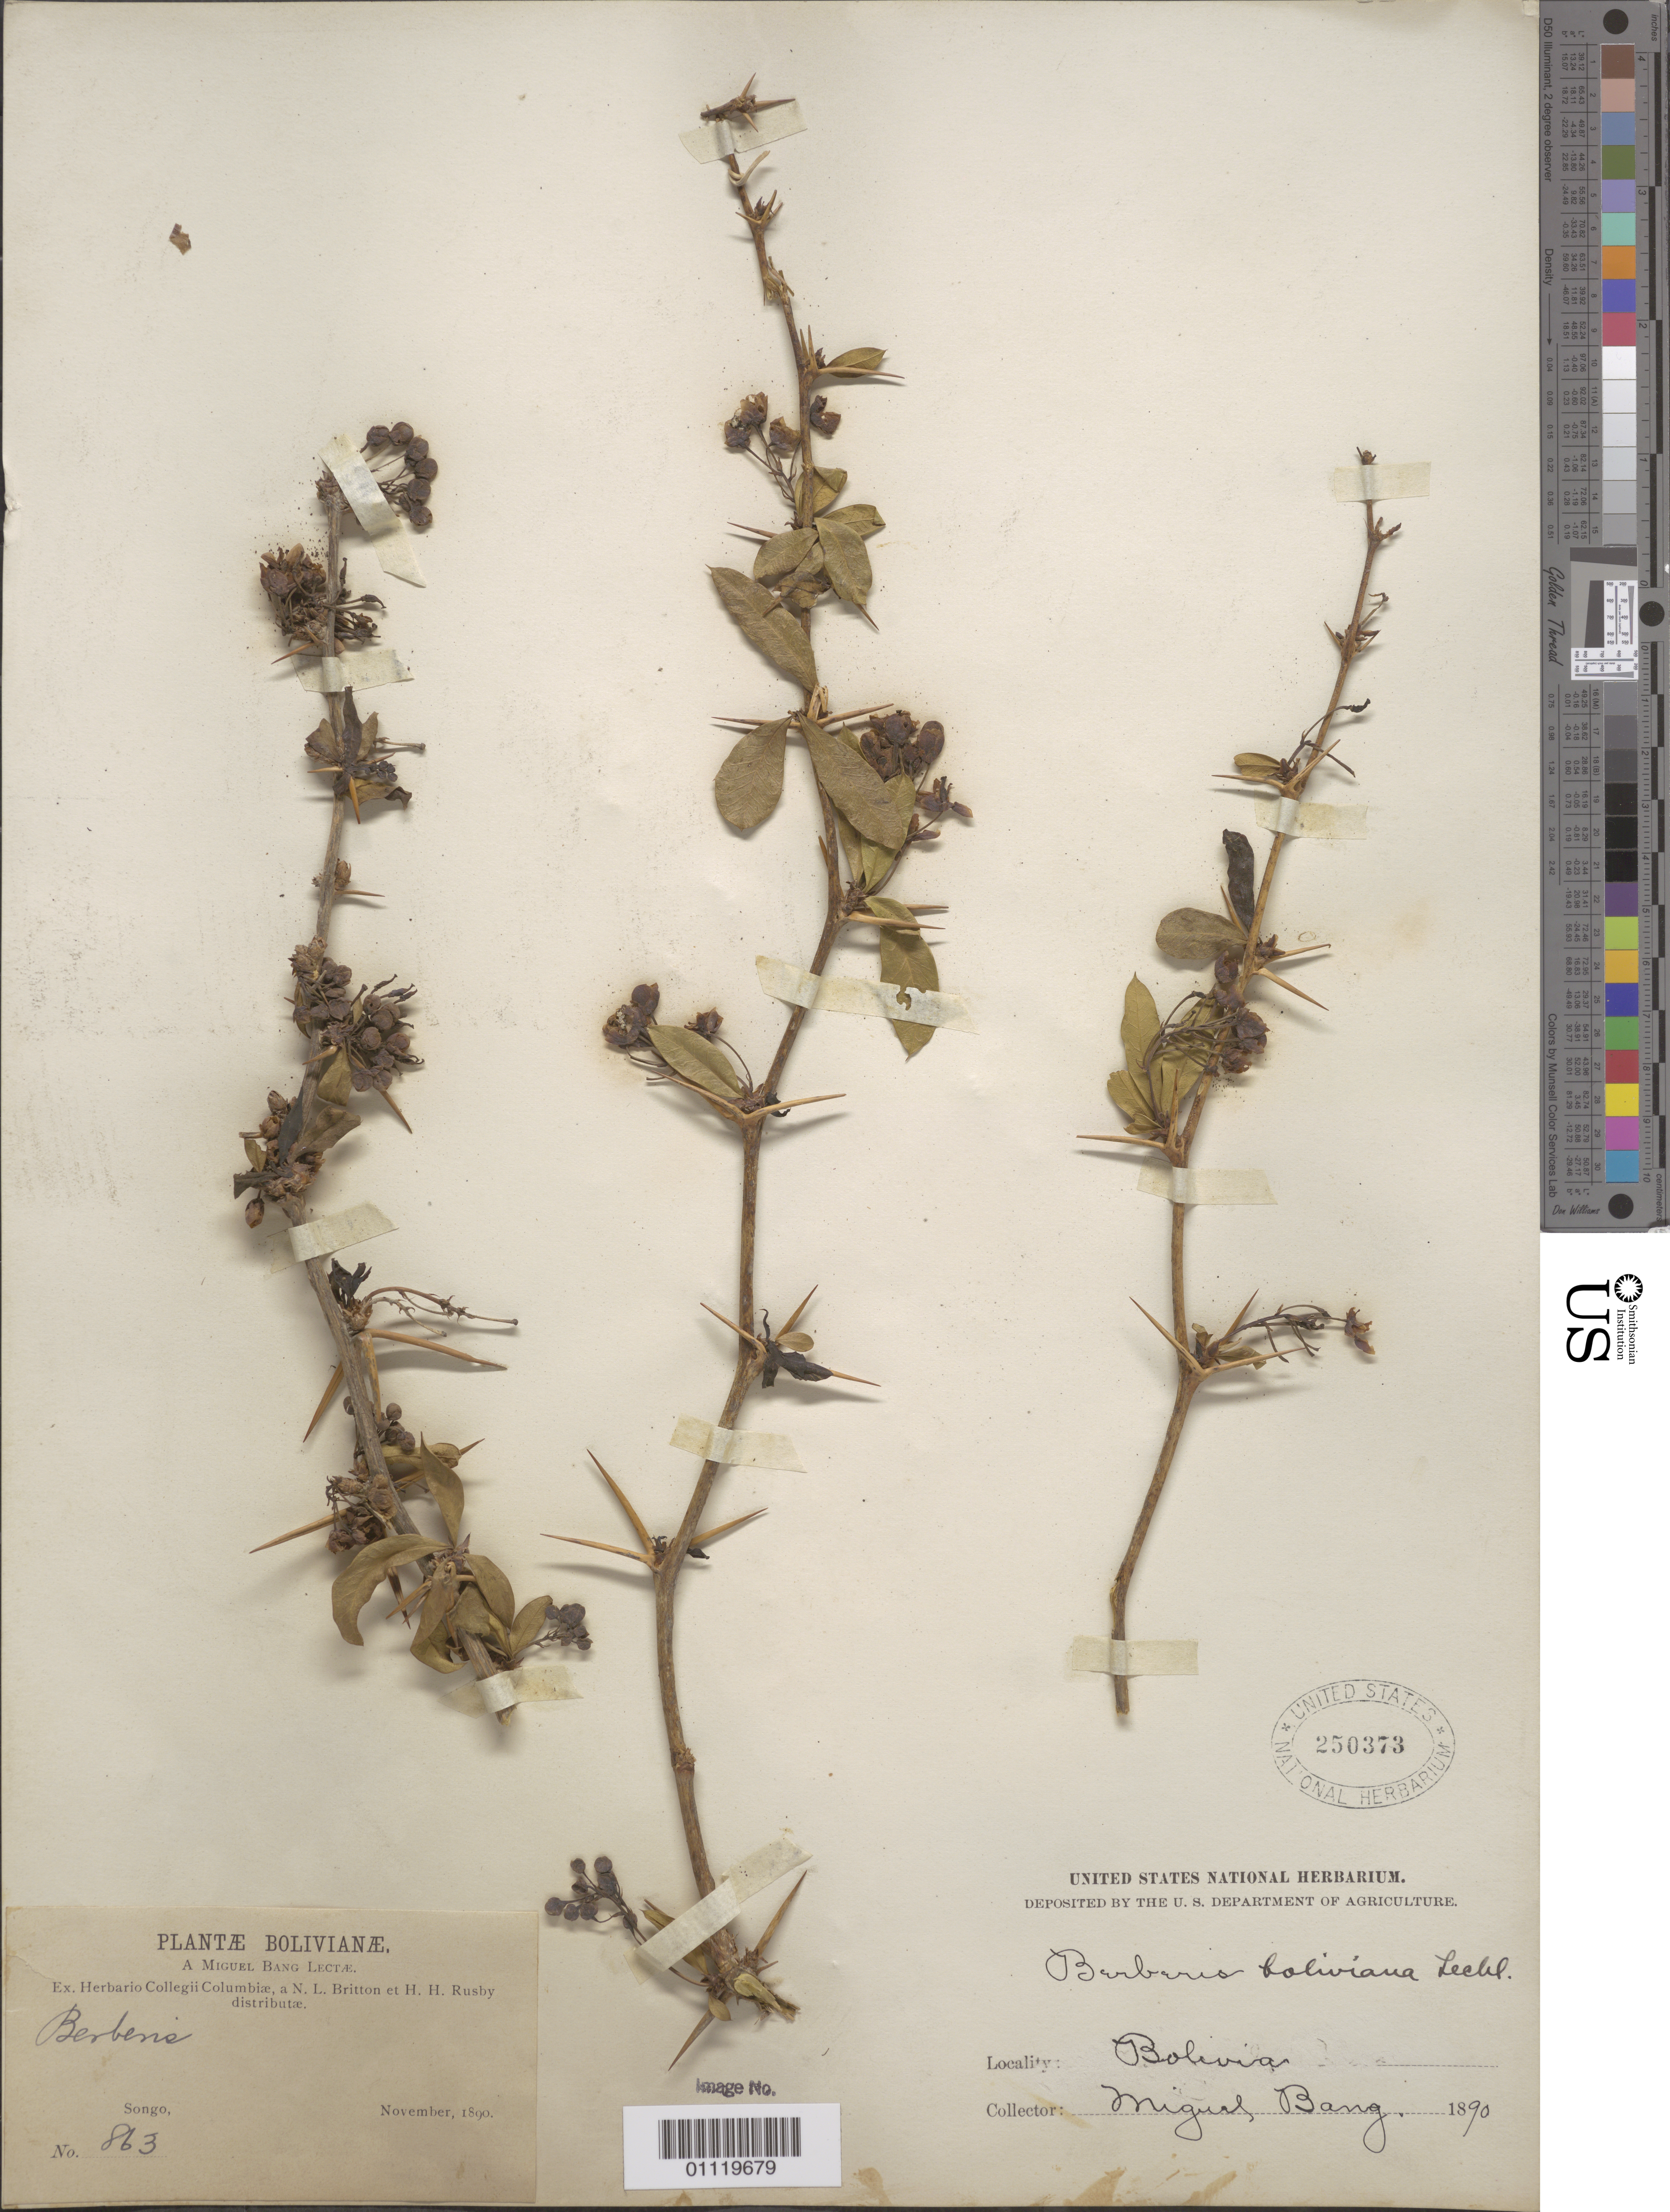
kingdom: Plantae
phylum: Tracheophyta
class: Magnoliopsida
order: Ranunculales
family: Berberidaceae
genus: Berberis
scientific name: Berberis boliviana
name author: Lech.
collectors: M. Bang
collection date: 1890-11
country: Bolivia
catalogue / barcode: US 250373